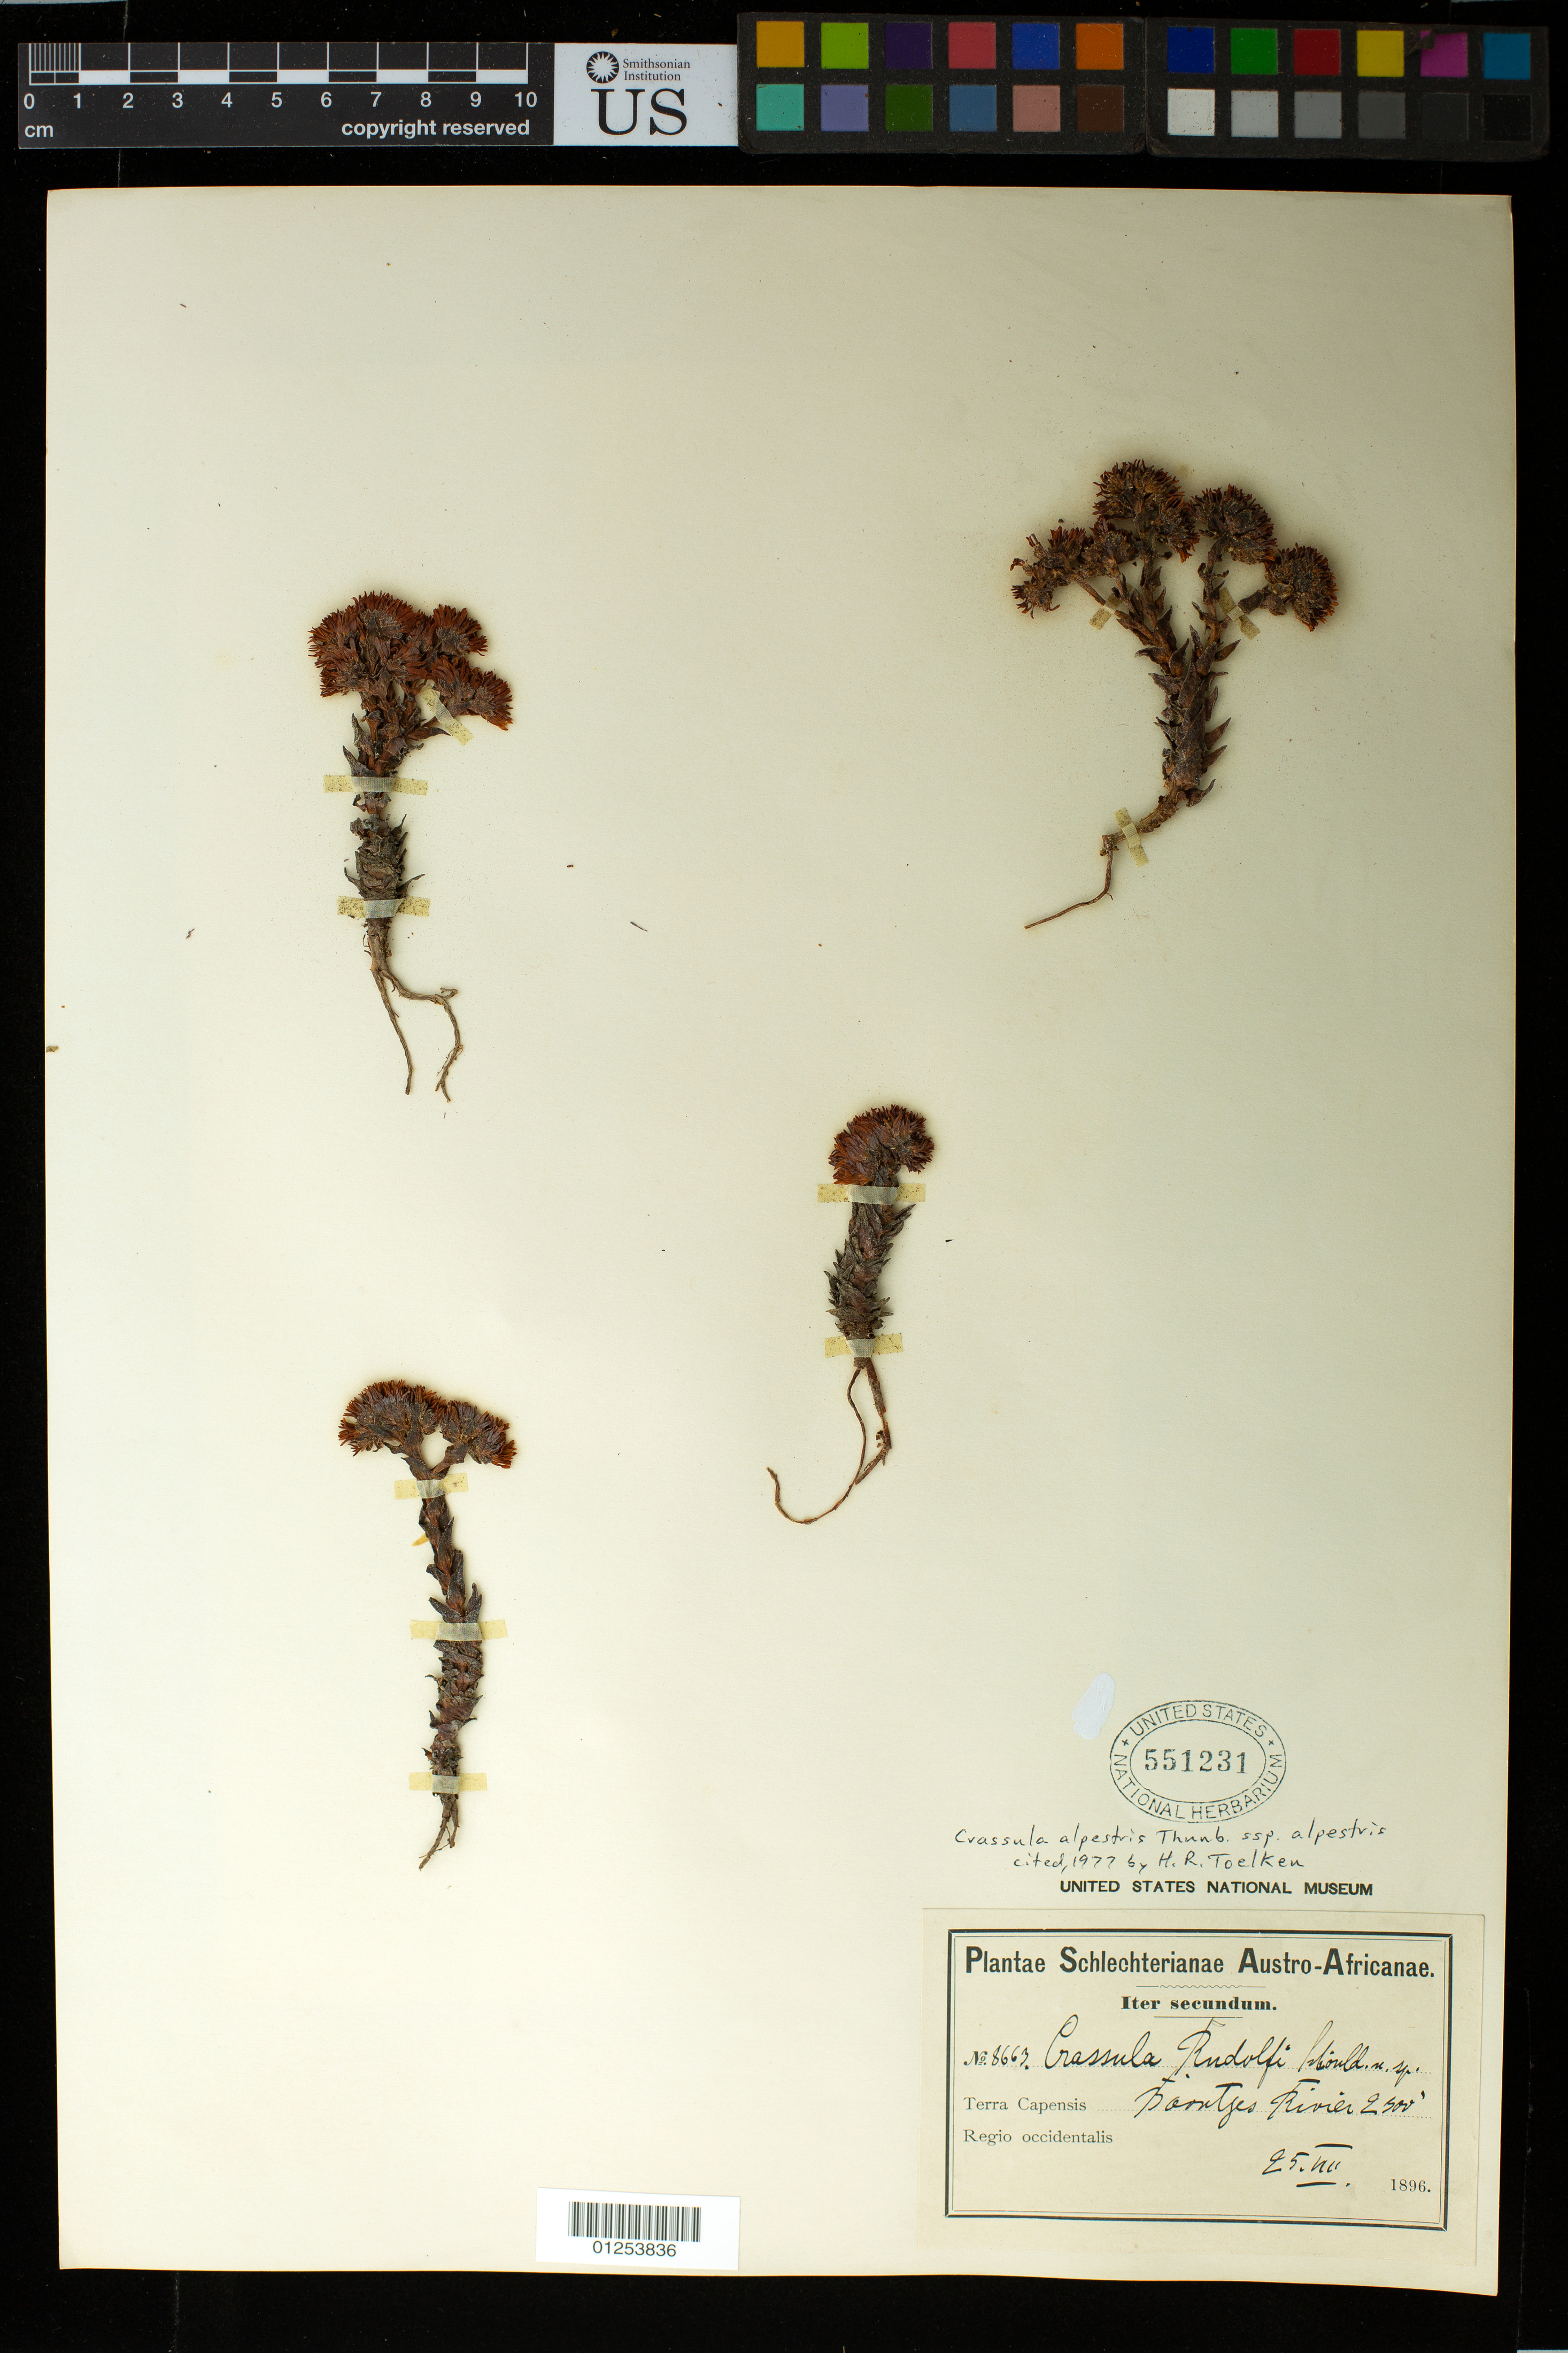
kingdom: Plantae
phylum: Tracheophyta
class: Magnoliopsida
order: Saxifragales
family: Crassulaceae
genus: Crassula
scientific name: Crassula alpestris subsp. alpestris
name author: L. f.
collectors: F. R. R. Schlechter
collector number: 8663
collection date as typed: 25 Aug 1896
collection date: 1896-08-25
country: South Africa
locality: Boortjes Rivier.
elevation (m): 762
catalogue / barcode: US 551231